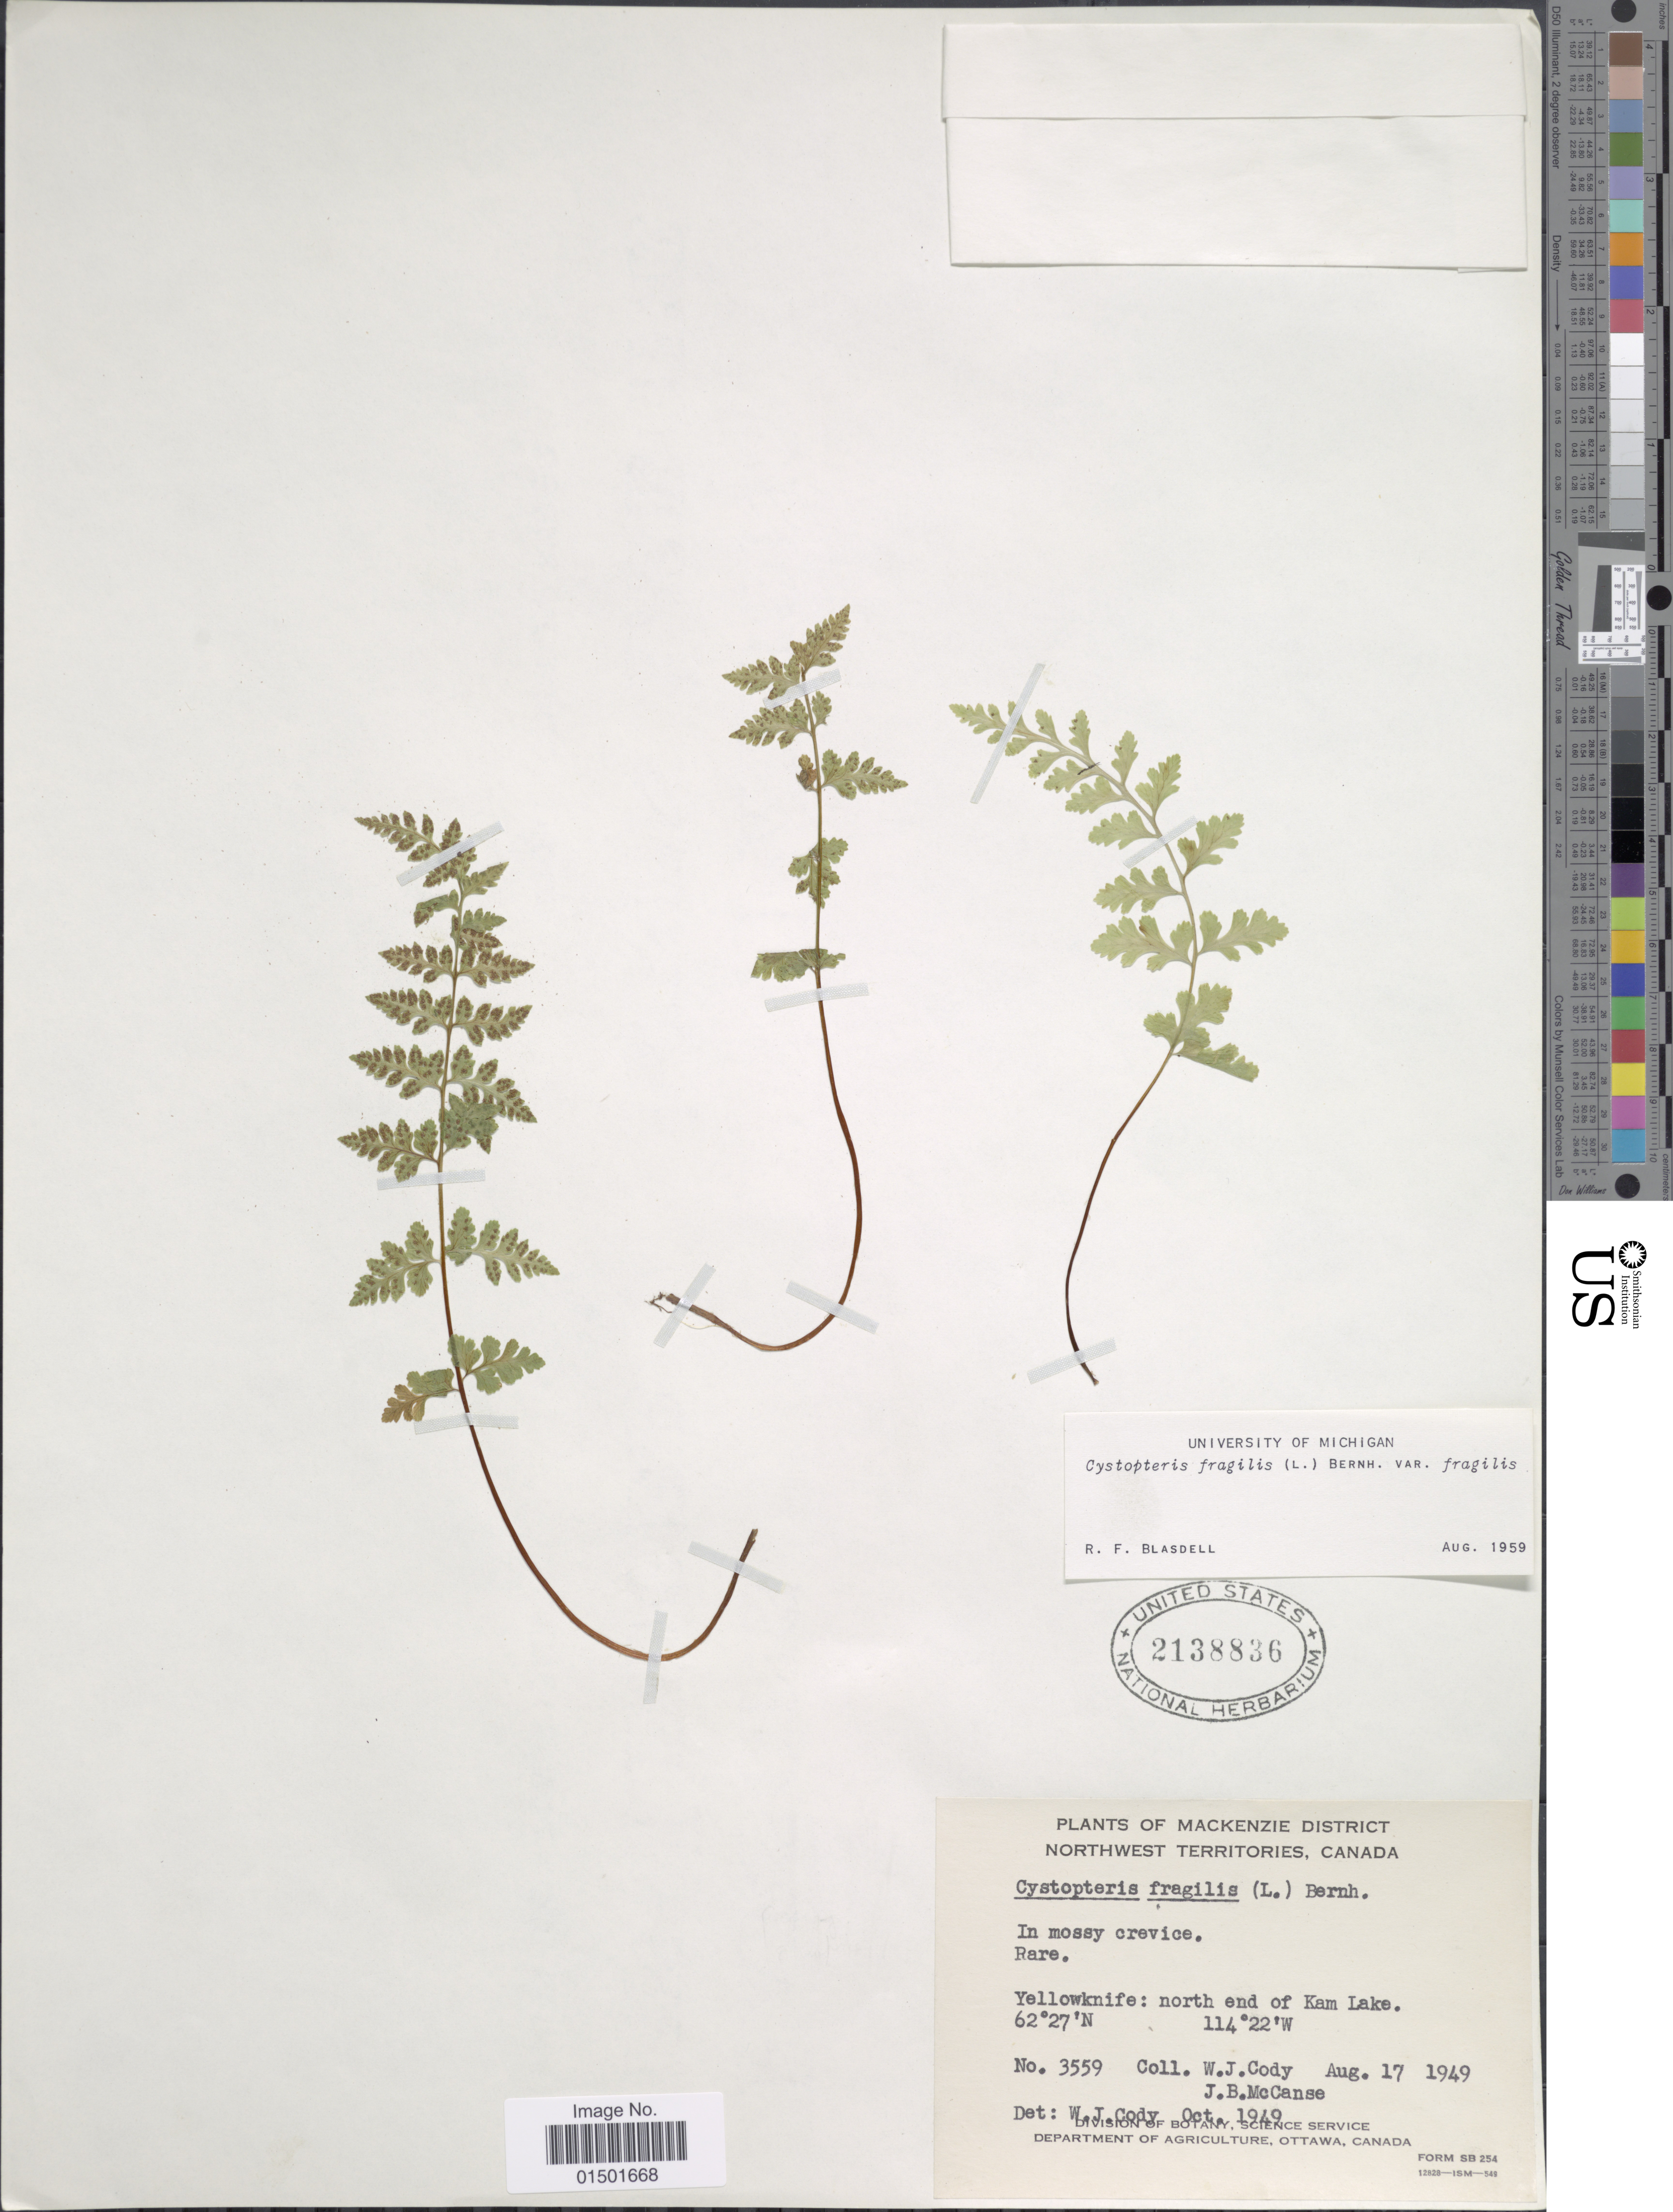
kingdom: Plantae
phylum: Tracheophyta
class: Polypodiopsida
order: Polypodiales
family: Cystopteridaceae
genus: Cystopteris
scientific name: Cystopteris fragilis var. fragilis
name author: (L.) Bernh.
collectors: W. Cody & J. McCanse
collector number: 3559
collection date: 1949-08-17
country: Canada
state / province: Northwest Territories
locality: Yellowknife: north end of Kam Lake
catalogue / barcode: US 2138836